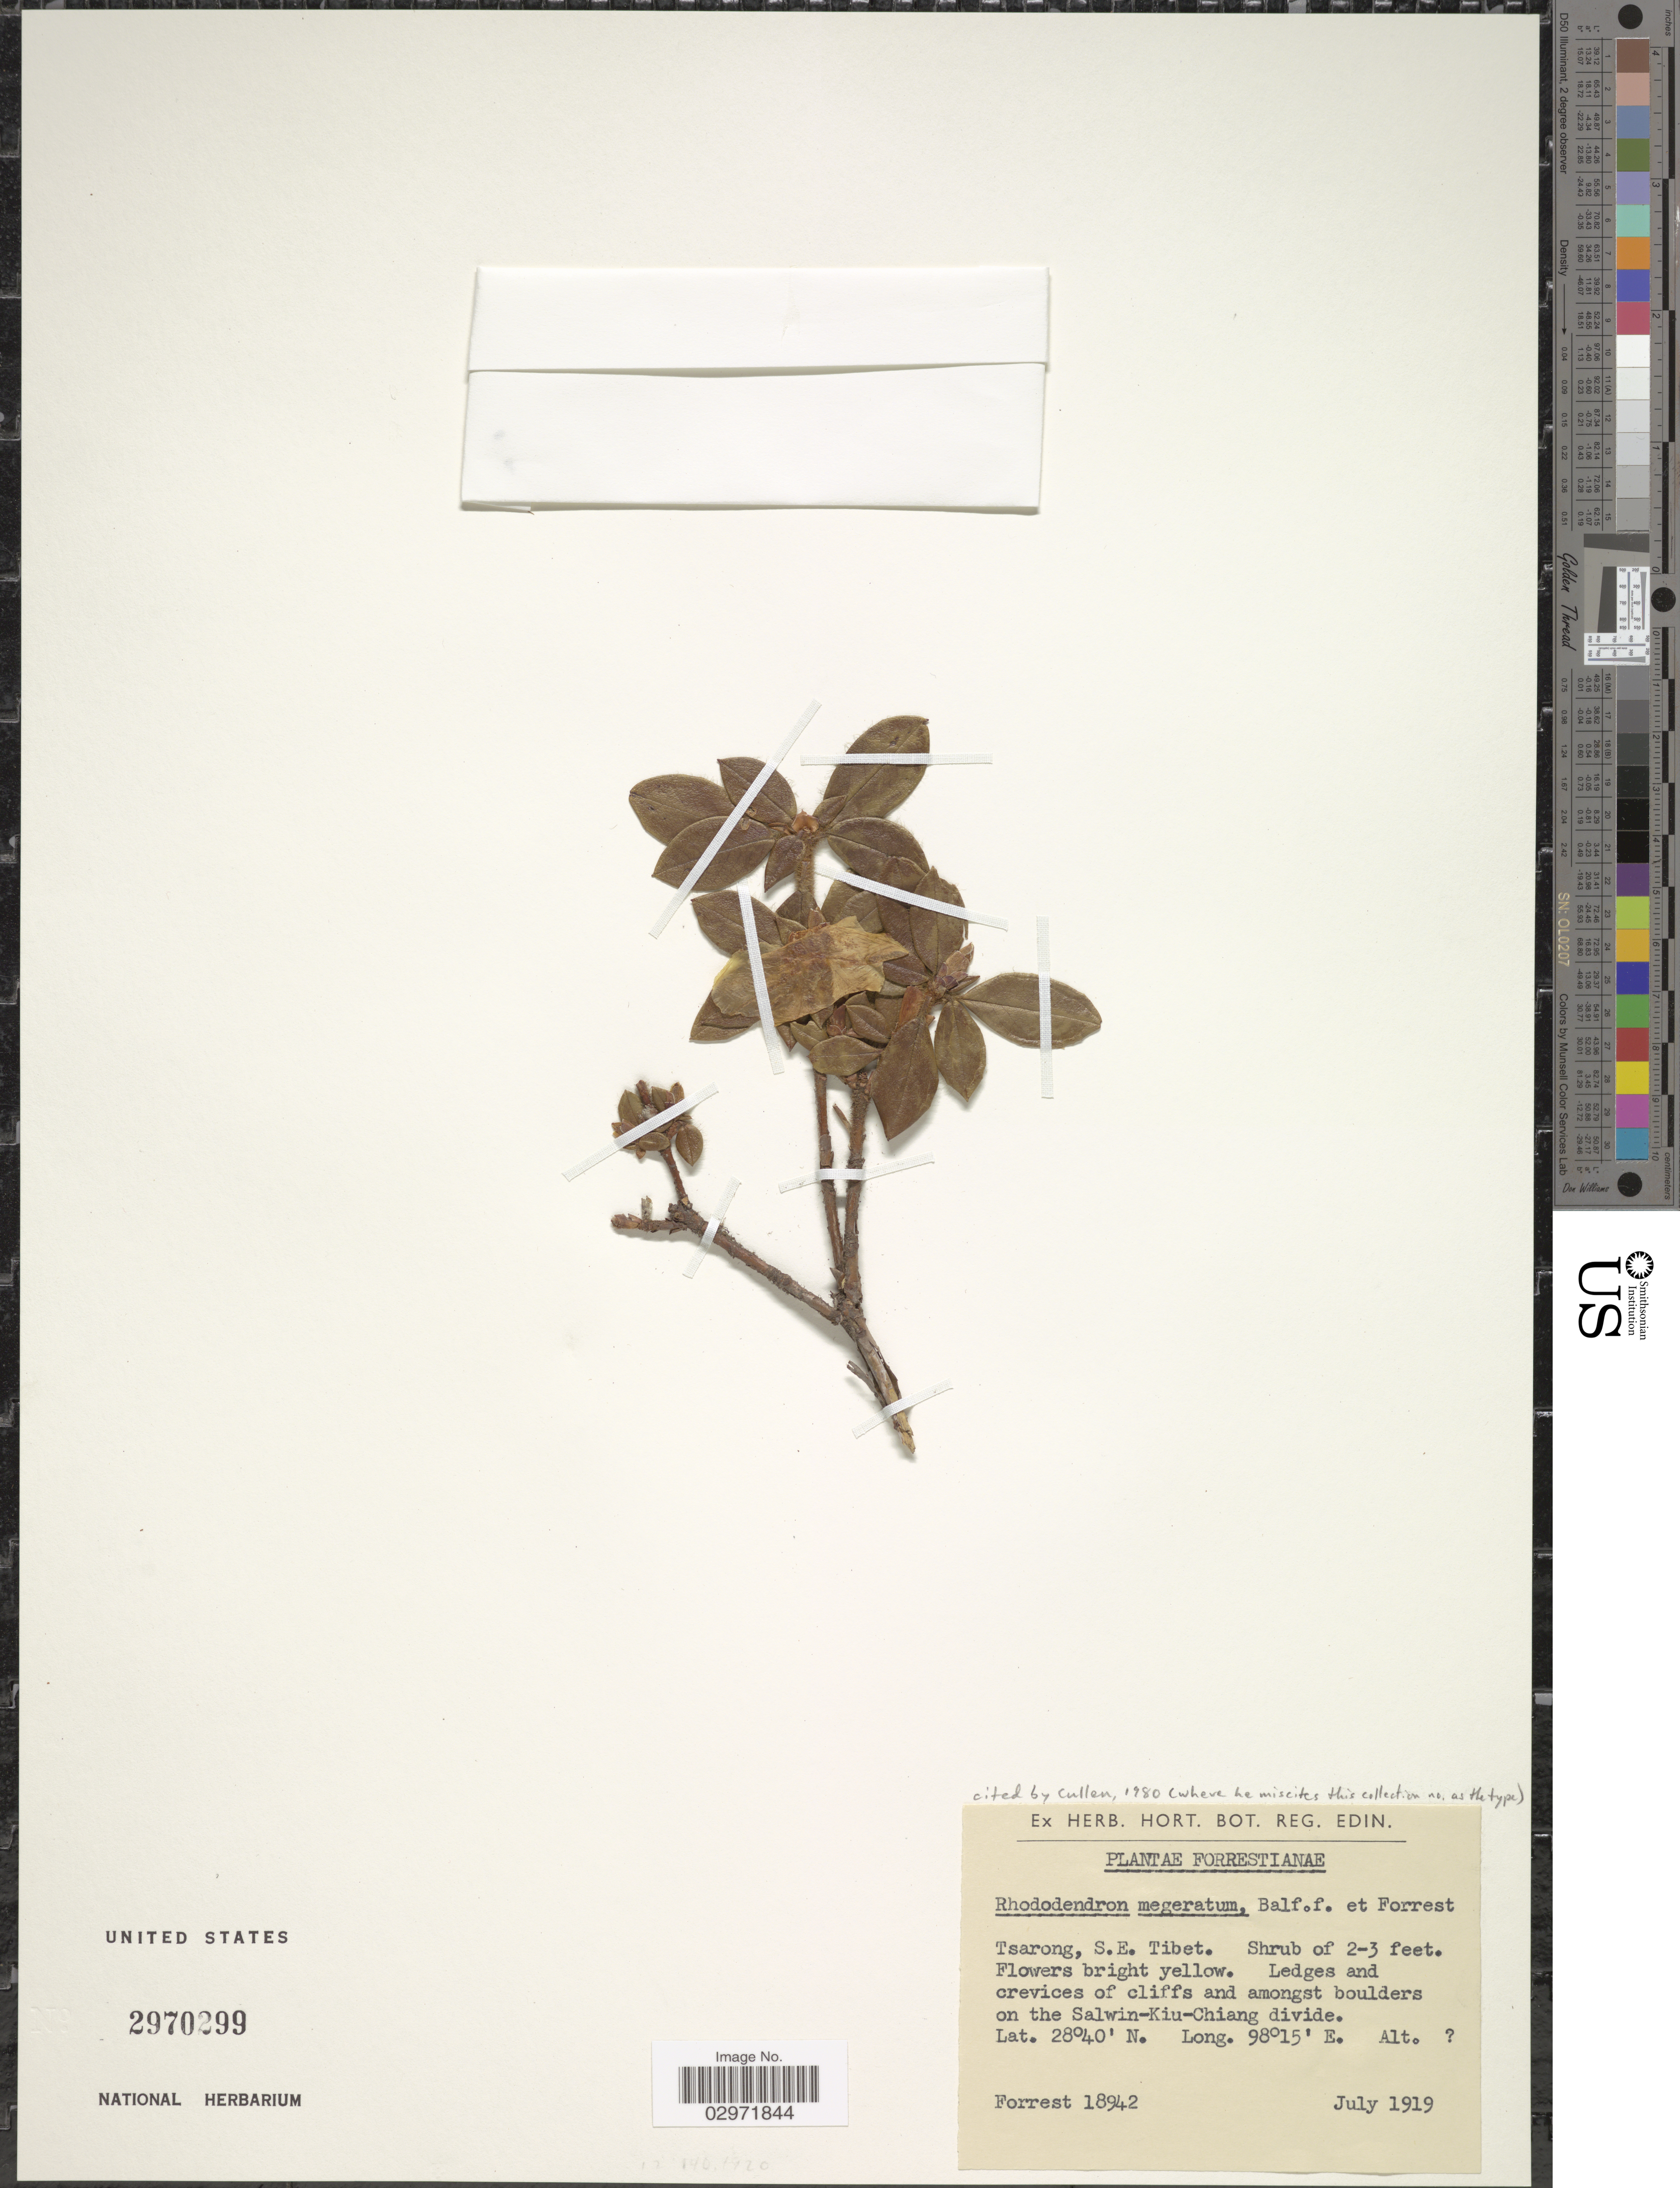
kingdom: Plantae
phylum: Tracheophyta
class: Magnoliopsida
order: Ericales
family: Ericaceae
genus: Rhododendron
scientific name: Rhododendron megeratum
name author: Balf. f. & Forrest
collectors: -. Forrest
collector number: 18942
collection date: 1919-07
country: China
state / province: Xizang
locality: Tsarong, S.E. Tibet. Ledges and crevices of cliffs and amongst boulders on the Salwin-Kiu-Chiang divide.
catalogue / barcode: US 2970299